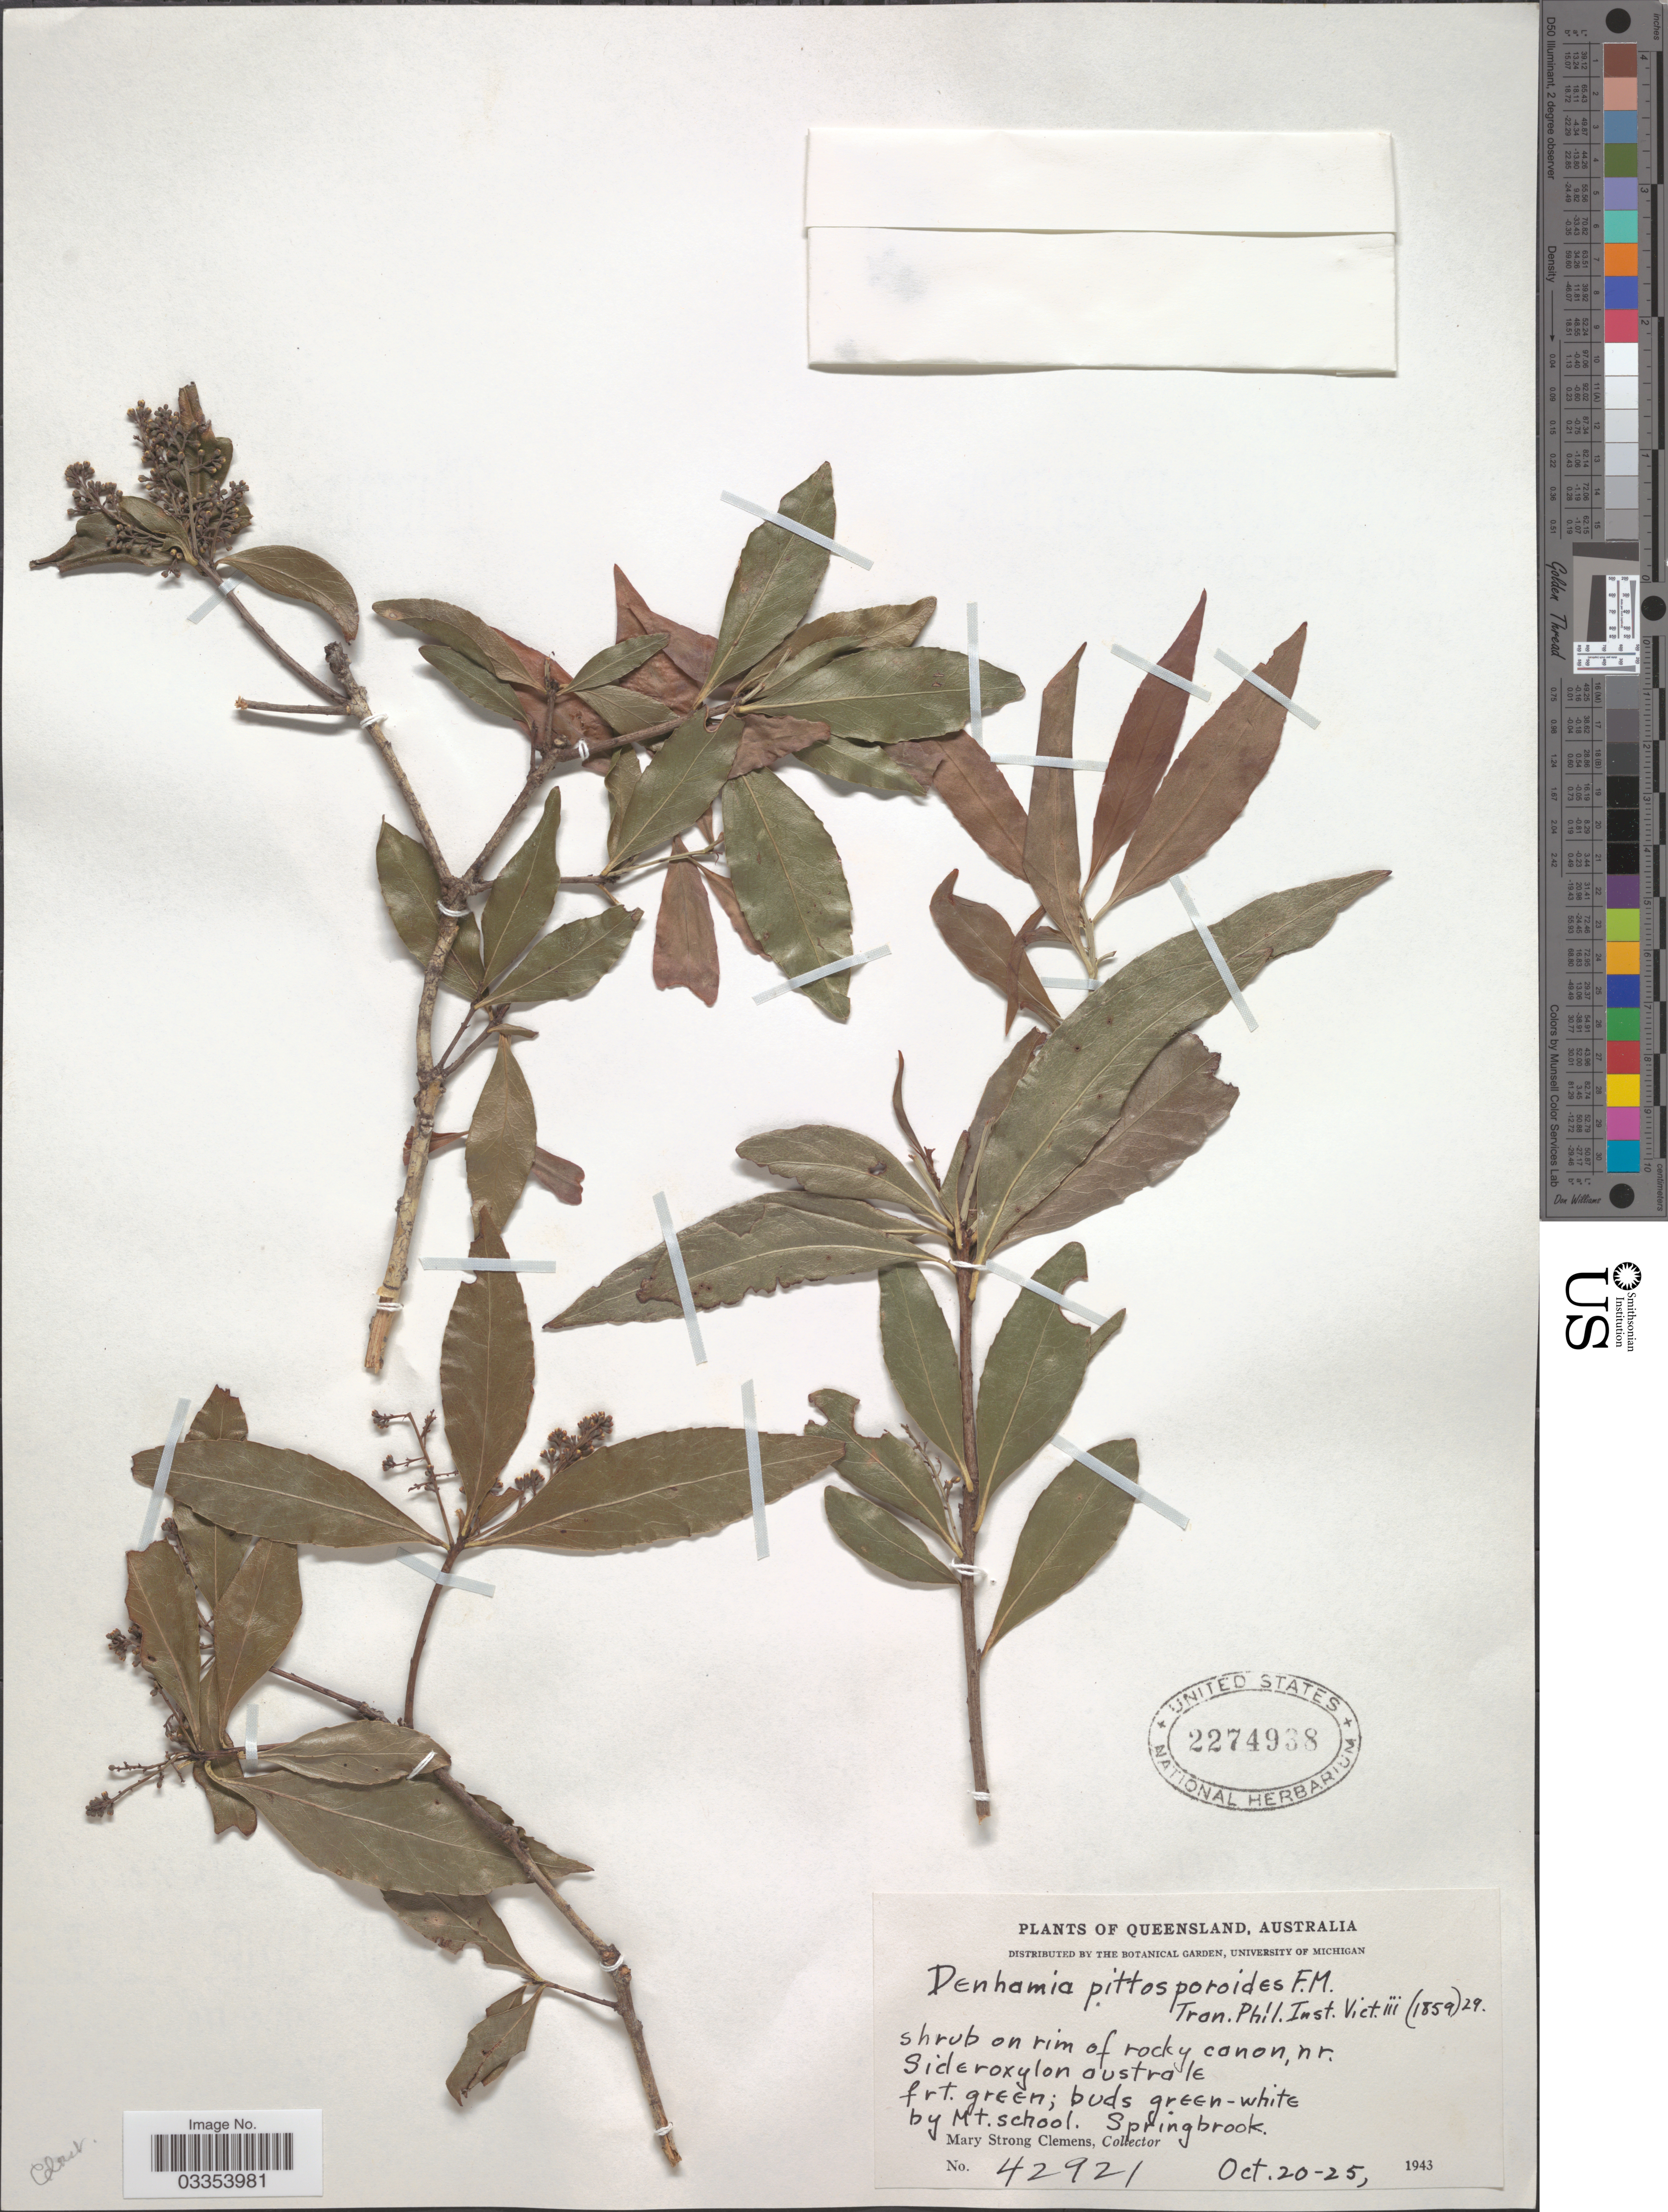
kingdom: Plantae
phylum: Tracheophyta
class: Magnoliopsida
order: Celastrales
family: Celastraceae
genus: Denhamia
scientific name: Denhamia pittosporoides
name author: F. Muell.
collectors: M. S. Clemens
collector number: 42921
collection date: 1943-10-20/1943-10-25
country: Australia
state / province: Queensland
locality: By Mt. school. Springbrook.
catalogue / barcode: US 2274938